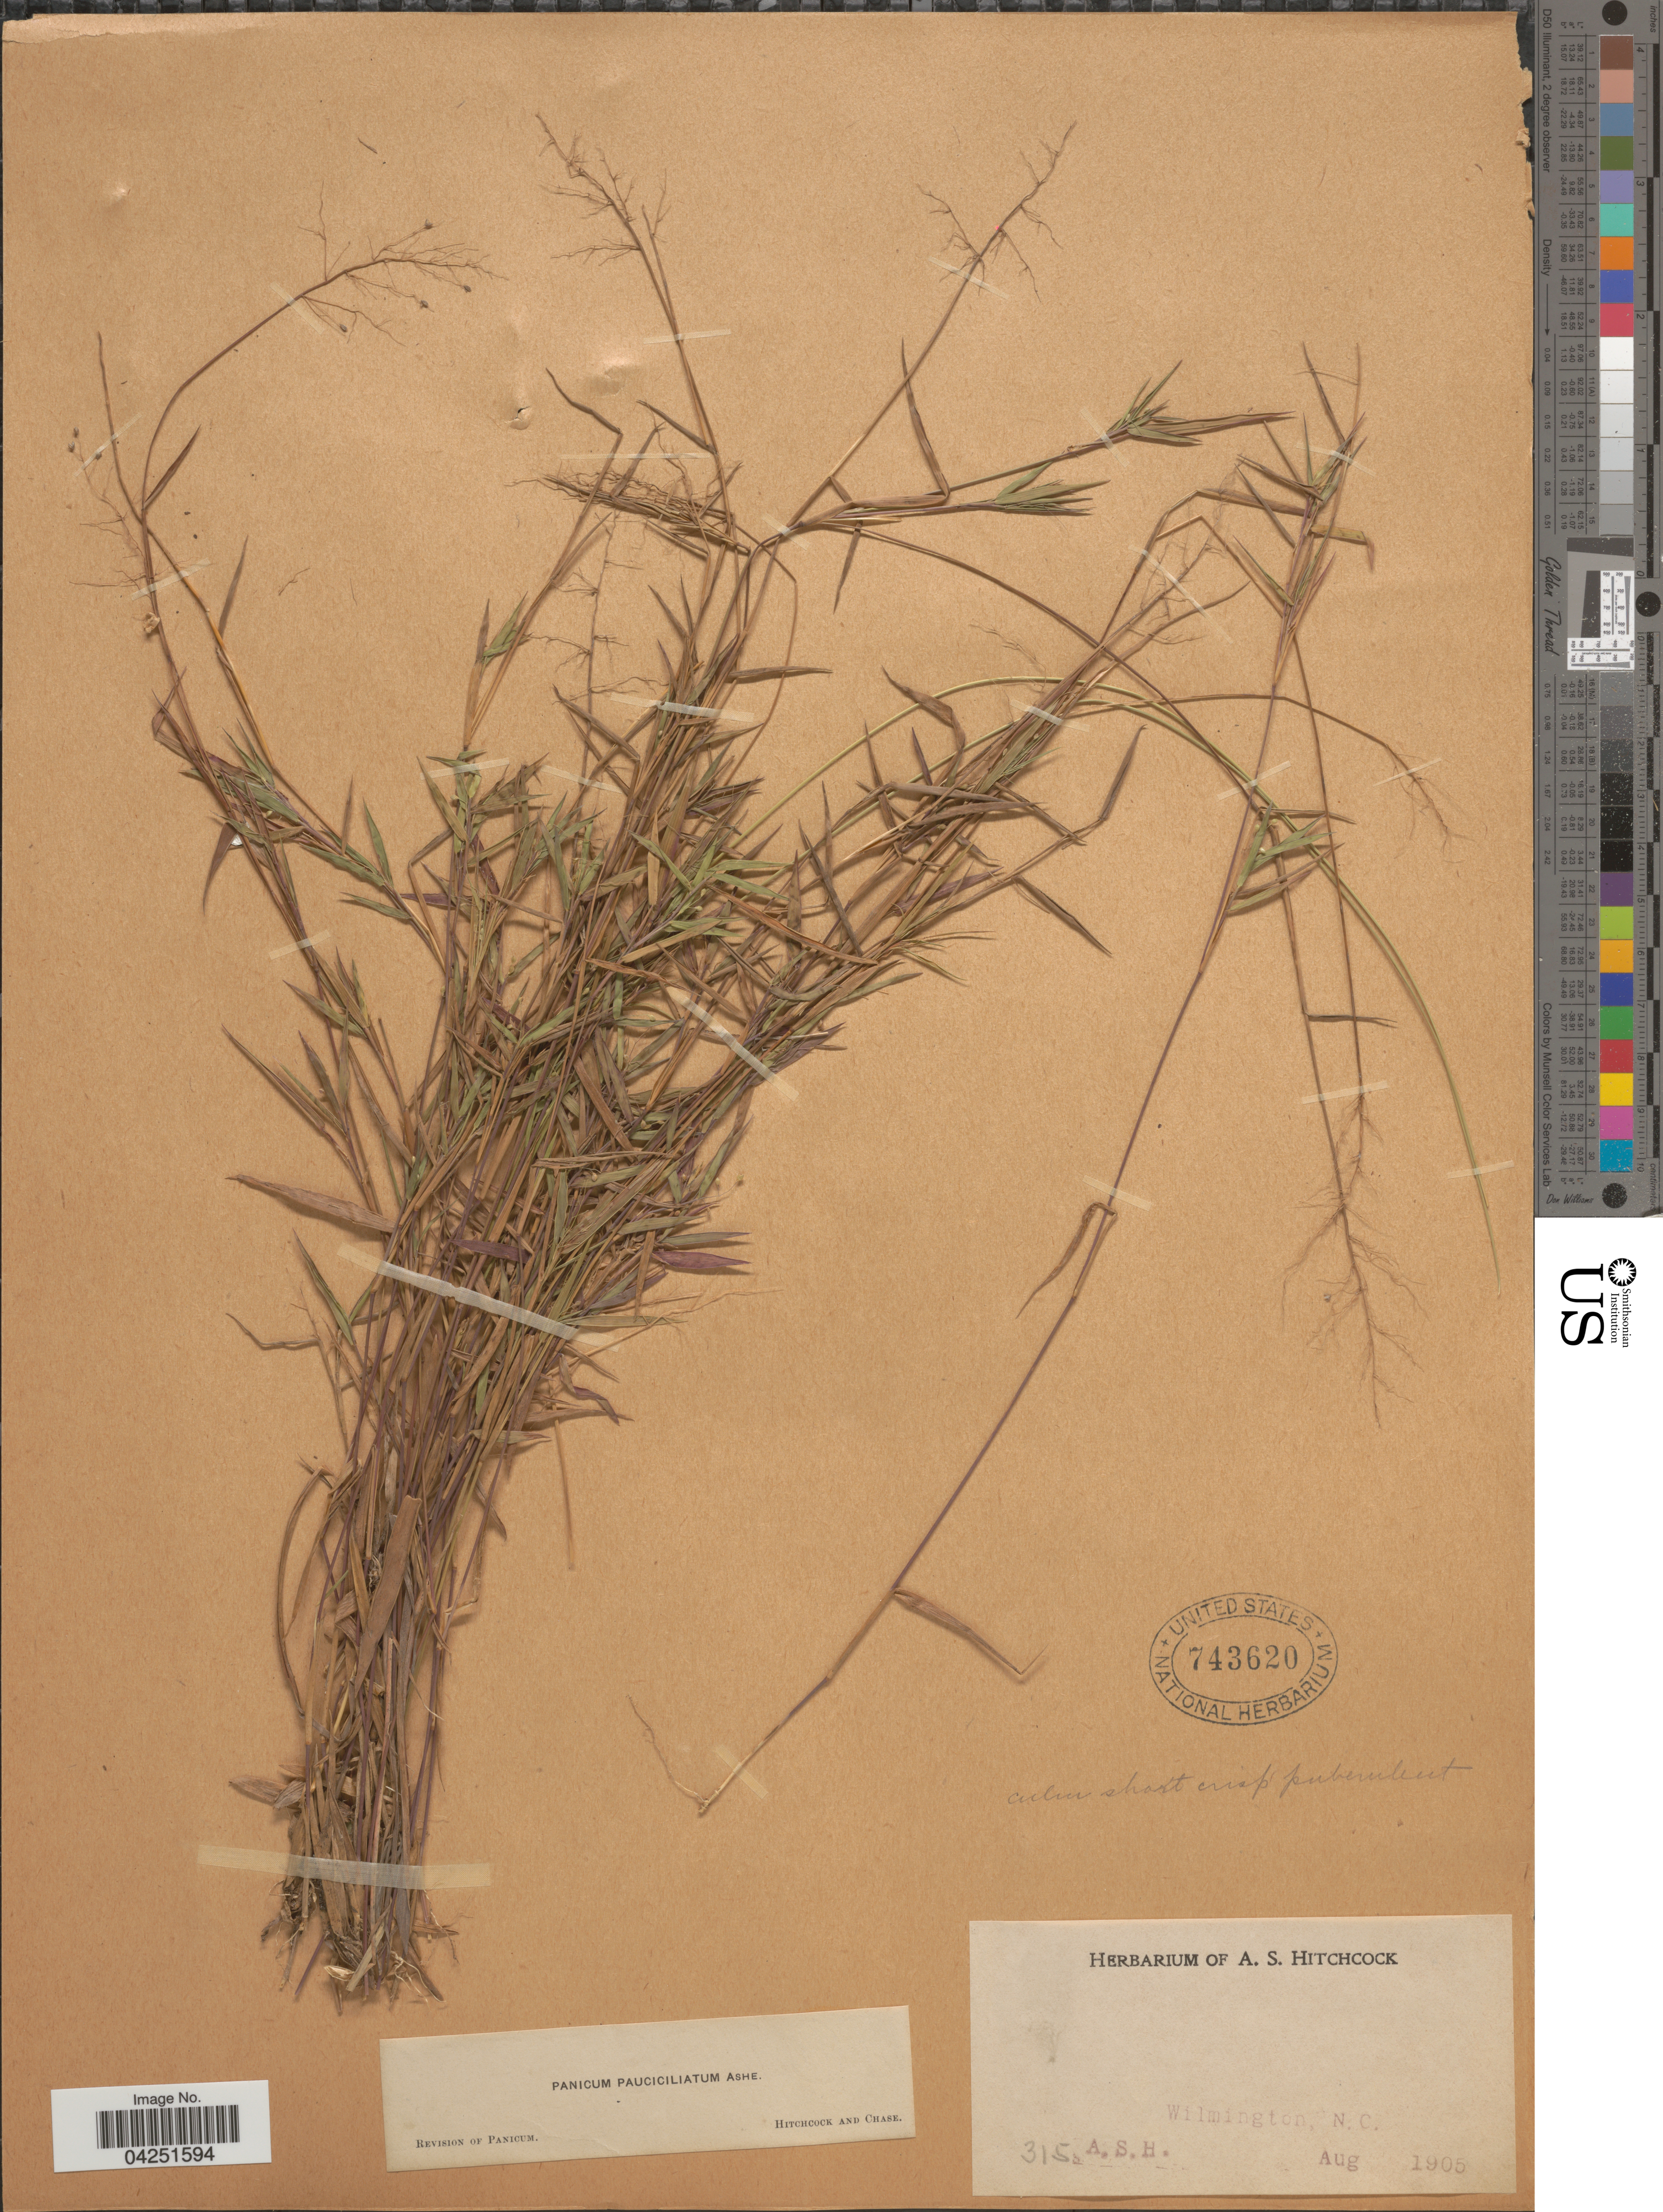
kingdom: Plantae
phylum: Tracheophyta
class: Liliopsida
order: Poales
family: Poaceae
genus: Dichanthelium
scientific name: Dichanthelium acuminatum var. acuminatum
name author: (Sw.) Gould & C.A. Clark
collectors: A. S. Hitchcock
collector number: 315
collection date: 1905-08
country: United States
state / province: North Carolina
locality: Wilmington.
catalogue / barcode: US 743620